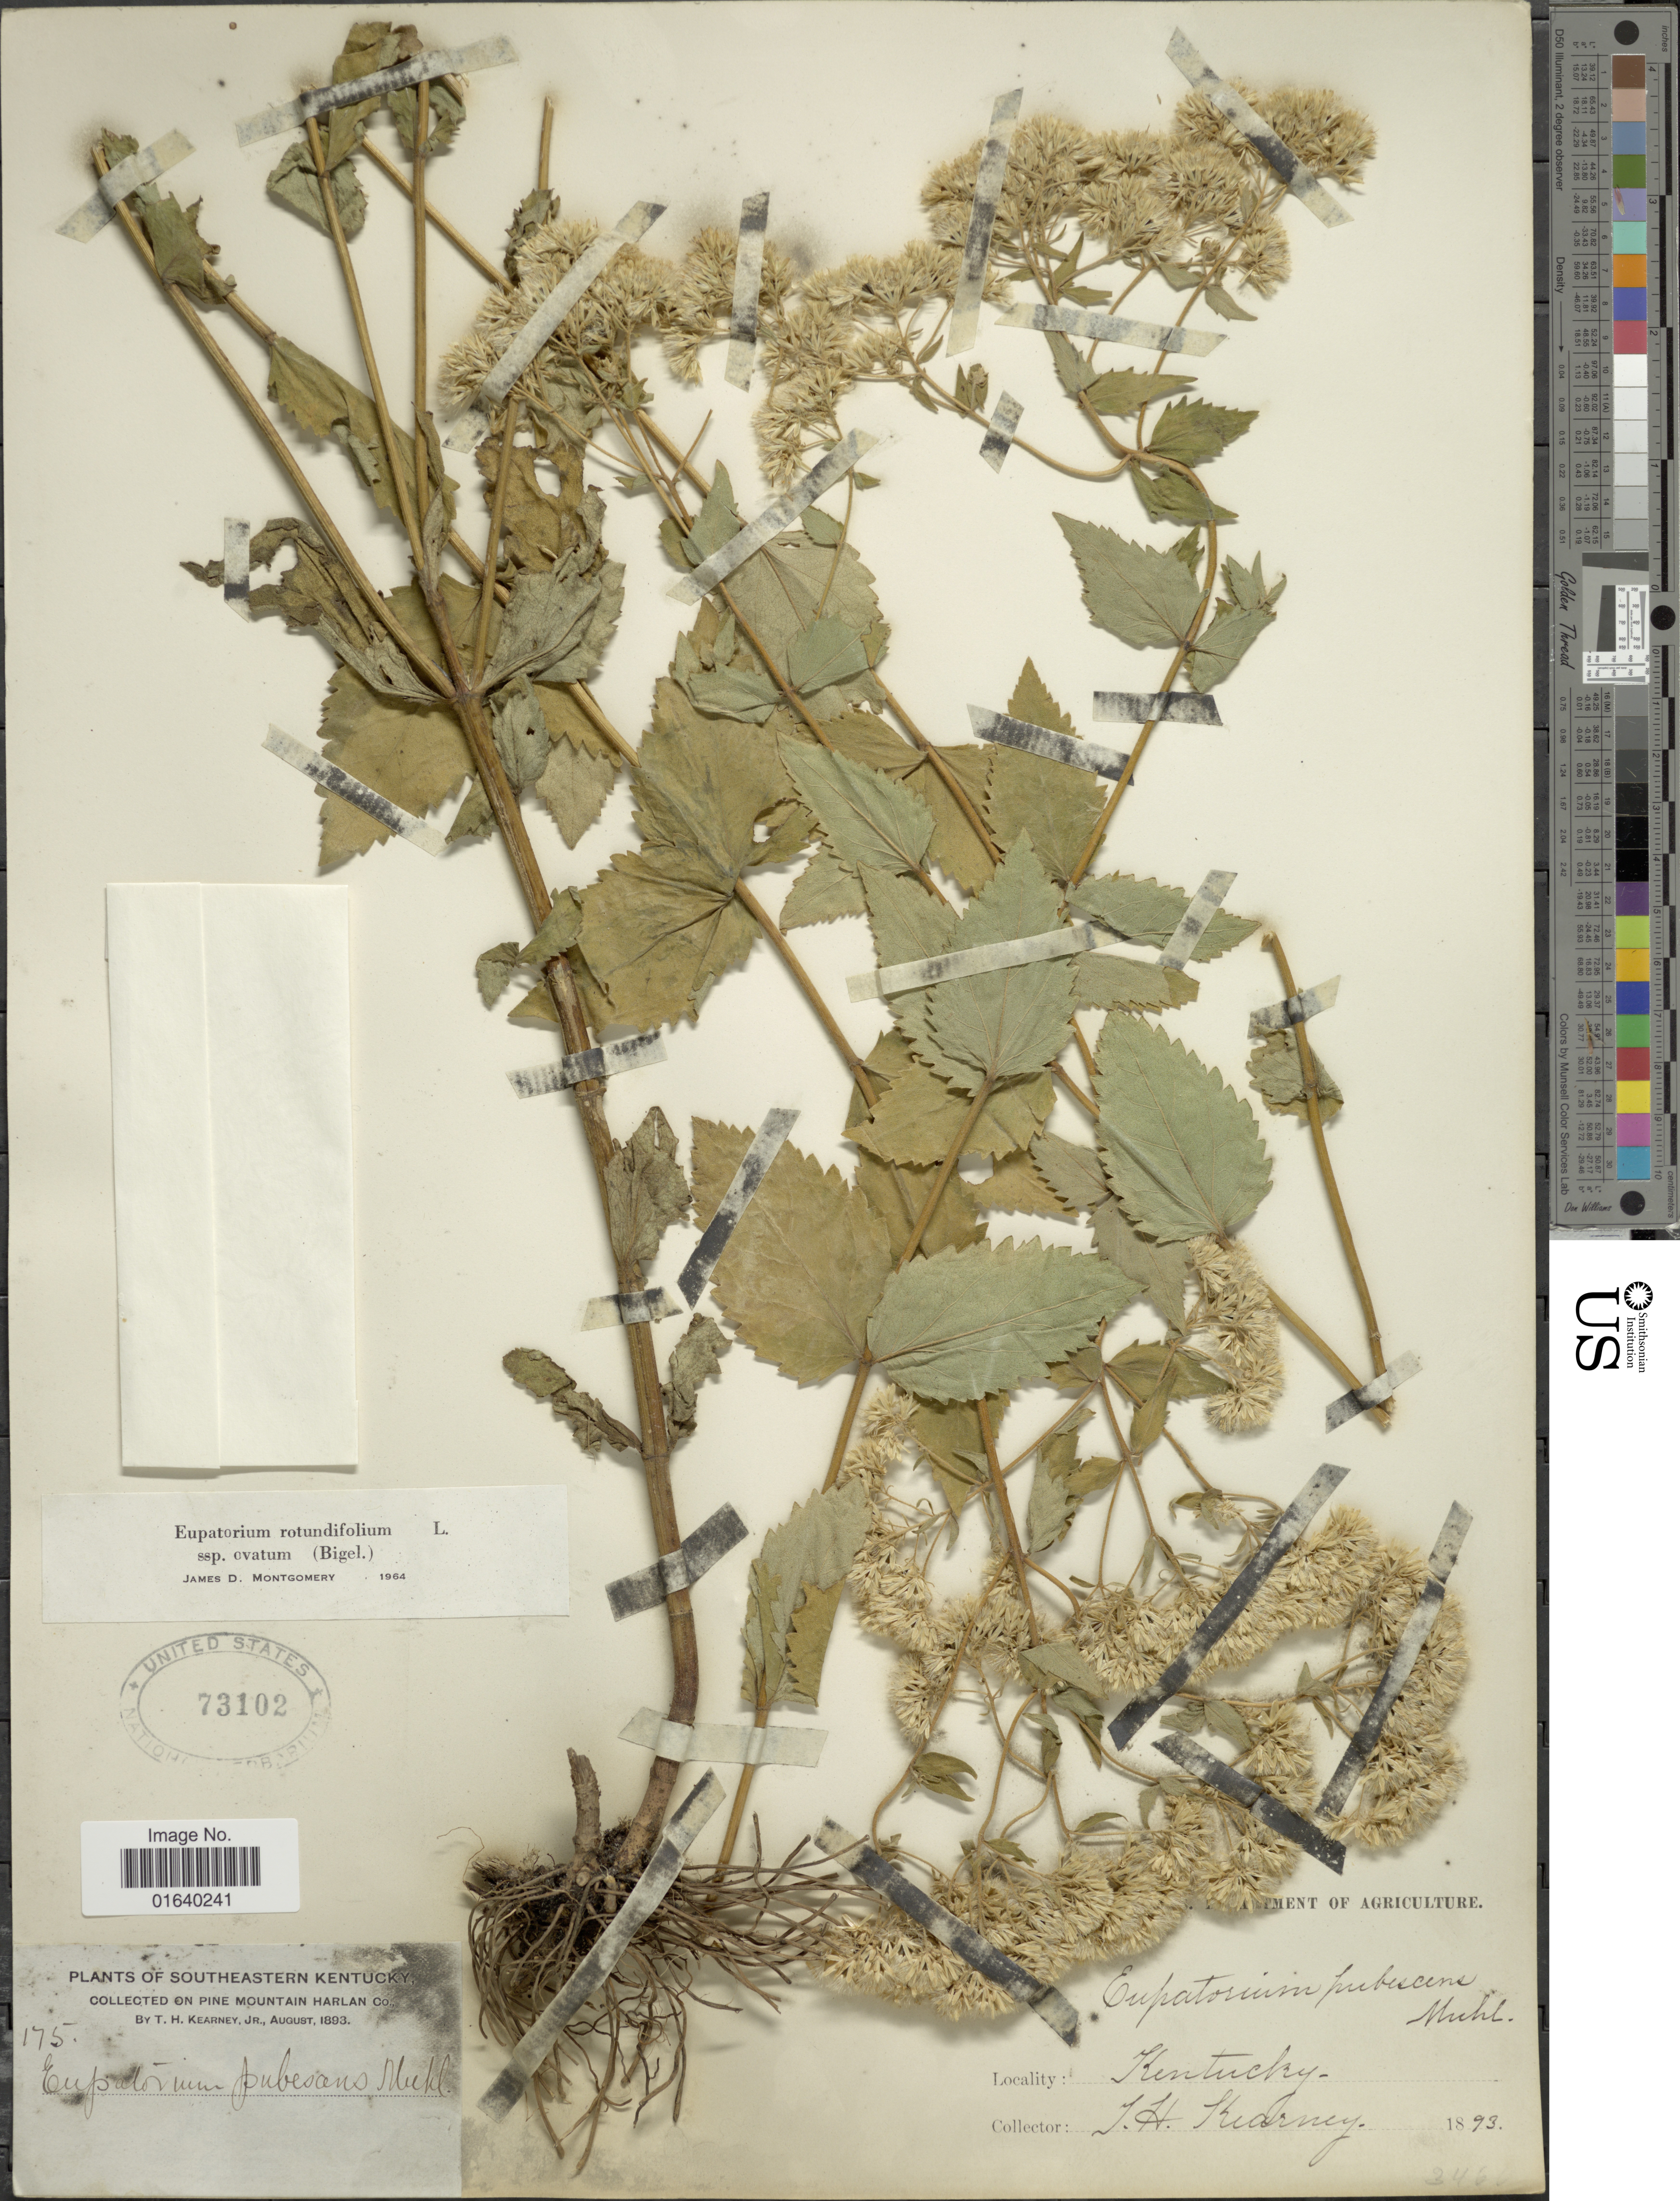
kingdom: Plantae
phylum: Tracheophyta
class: Magnoliopsida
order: Asterales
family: Asteraceae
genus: Eupatorium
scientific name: Eupatorium rotundifolium var. ovatum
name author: (Bigelow) J.D. Montgom. & Fairbrothers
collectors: T. H. Kearney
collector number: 175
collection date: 1893-08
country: United States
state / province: Kentucky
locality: Southeastern Kentucky, on pine Mountain Harlan Co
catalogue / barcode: US 73102